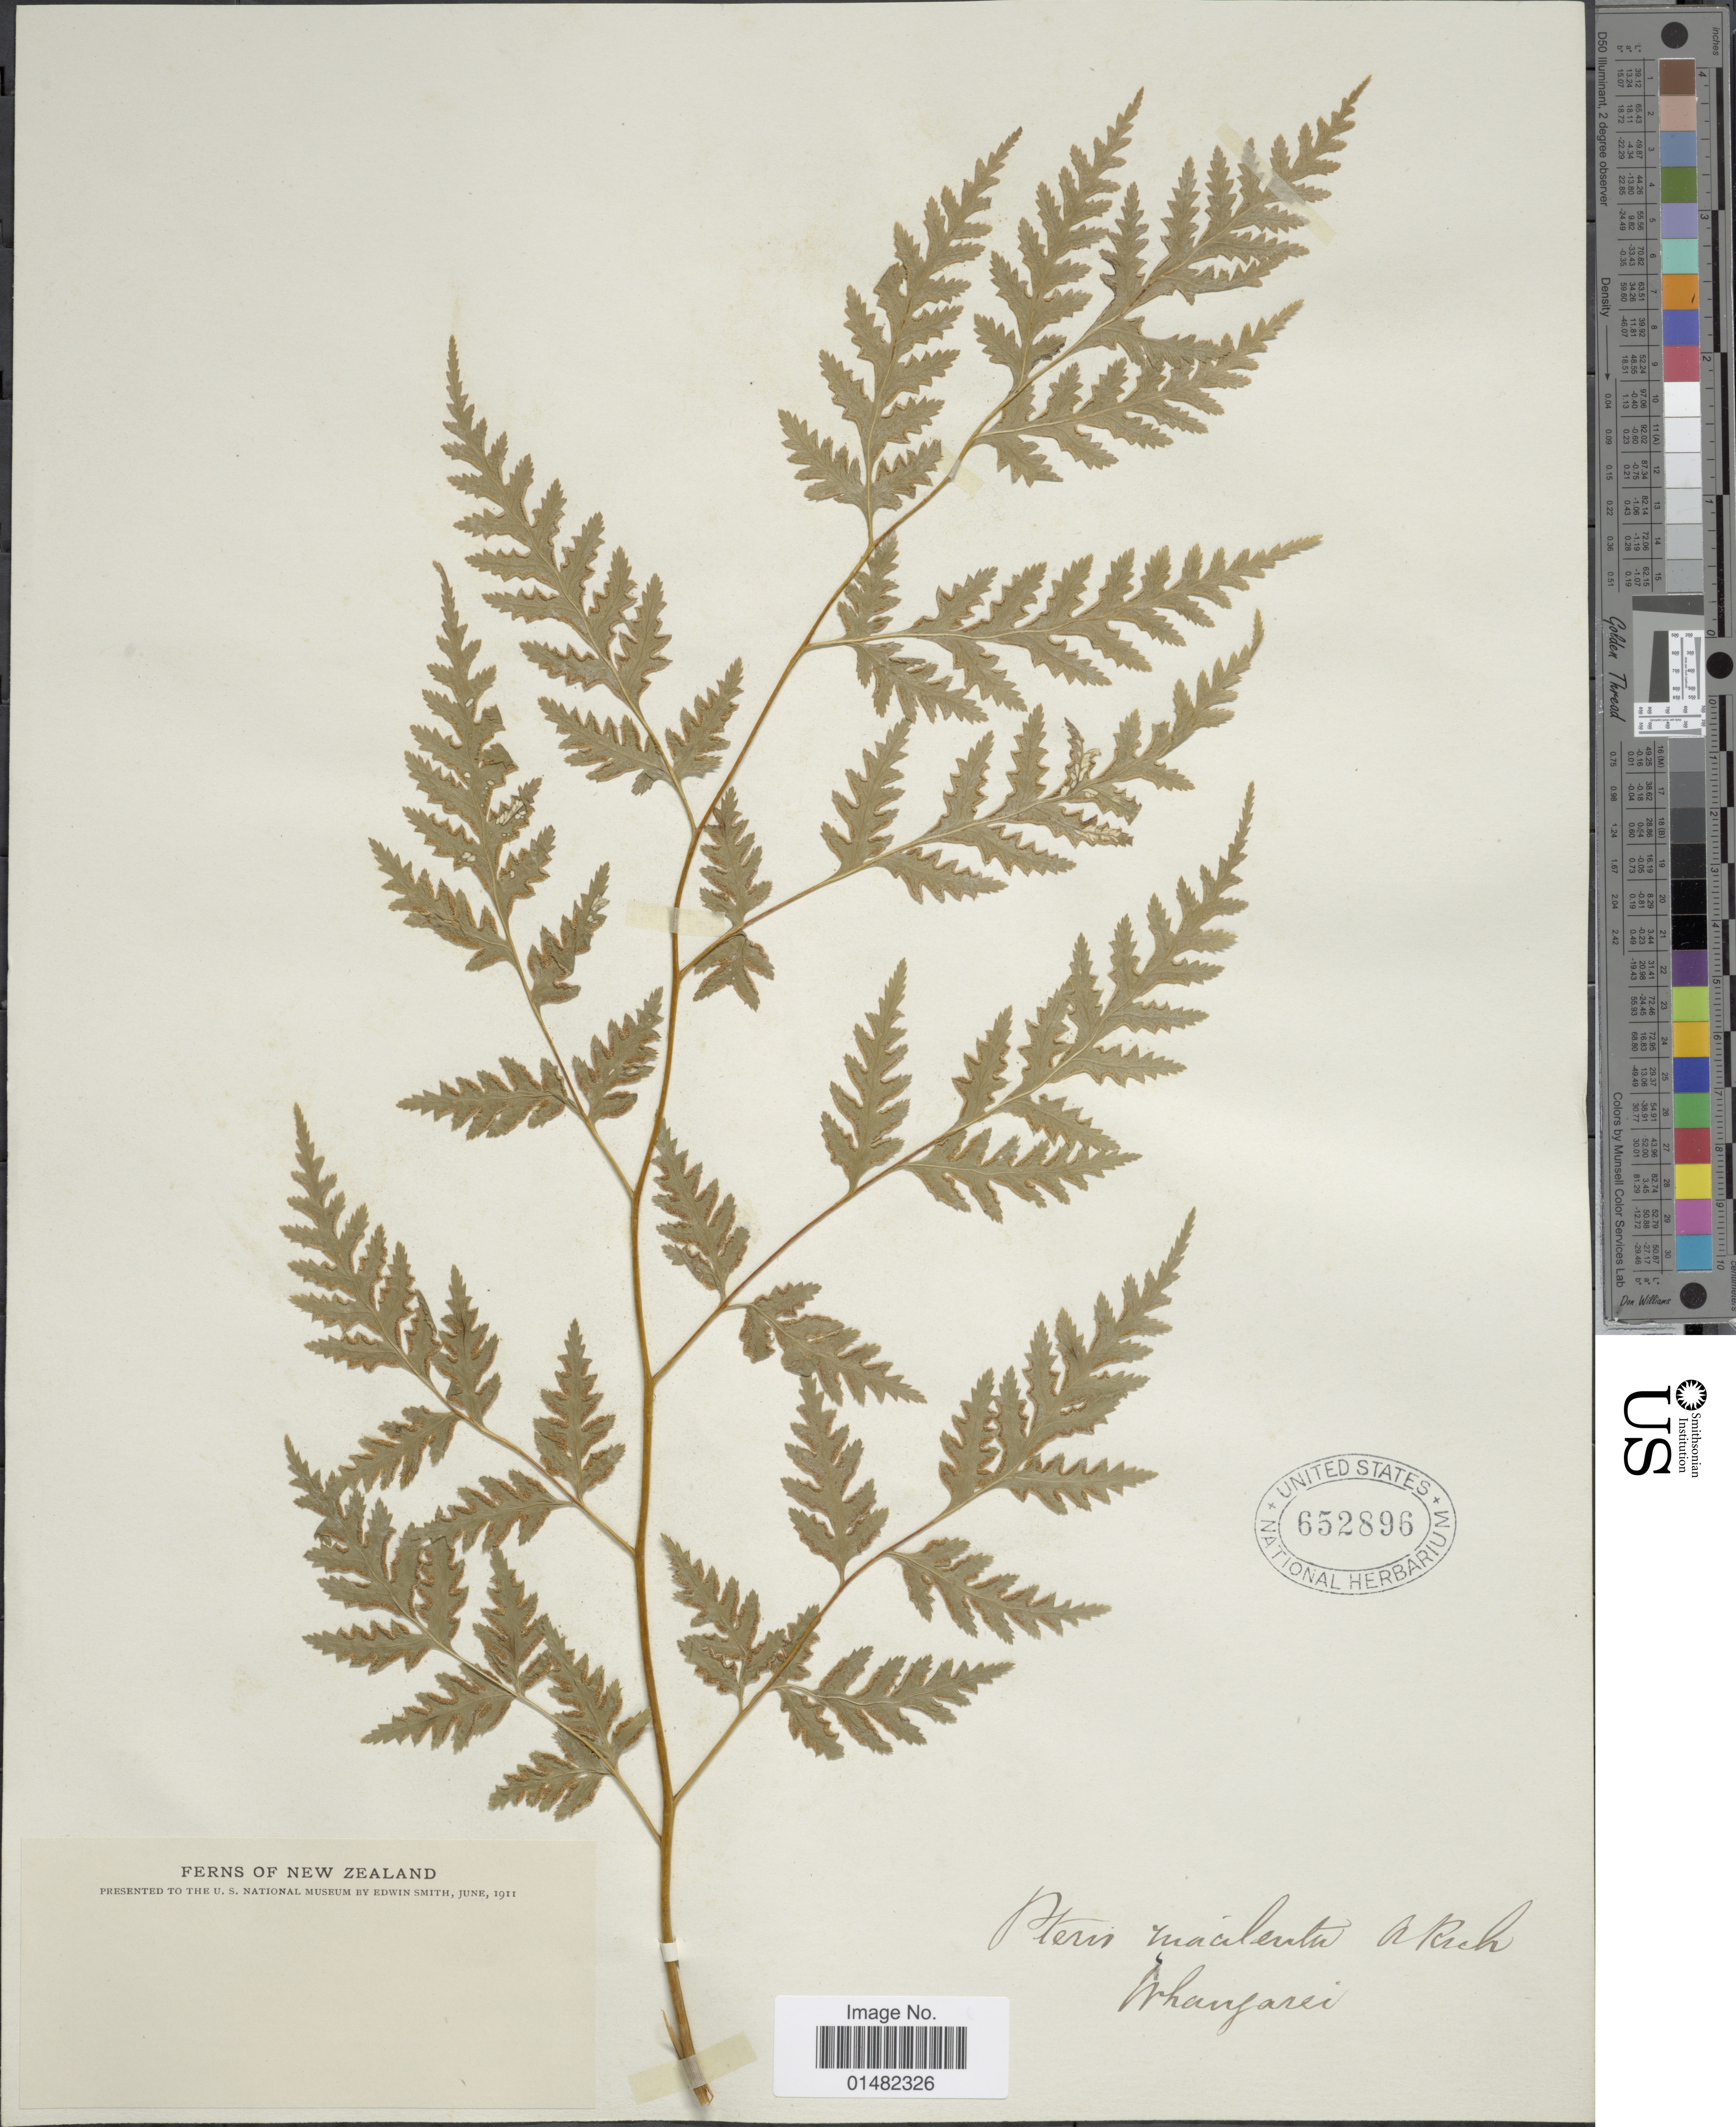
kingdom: Plantae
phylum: Tracheophyta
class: Polypodiopsida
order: Polypodiales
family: Pteridaceae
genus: Pteris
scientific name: Pteris macilenta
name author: A. Rich.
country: New Zealand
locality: Whangarei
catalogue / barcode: US 652896